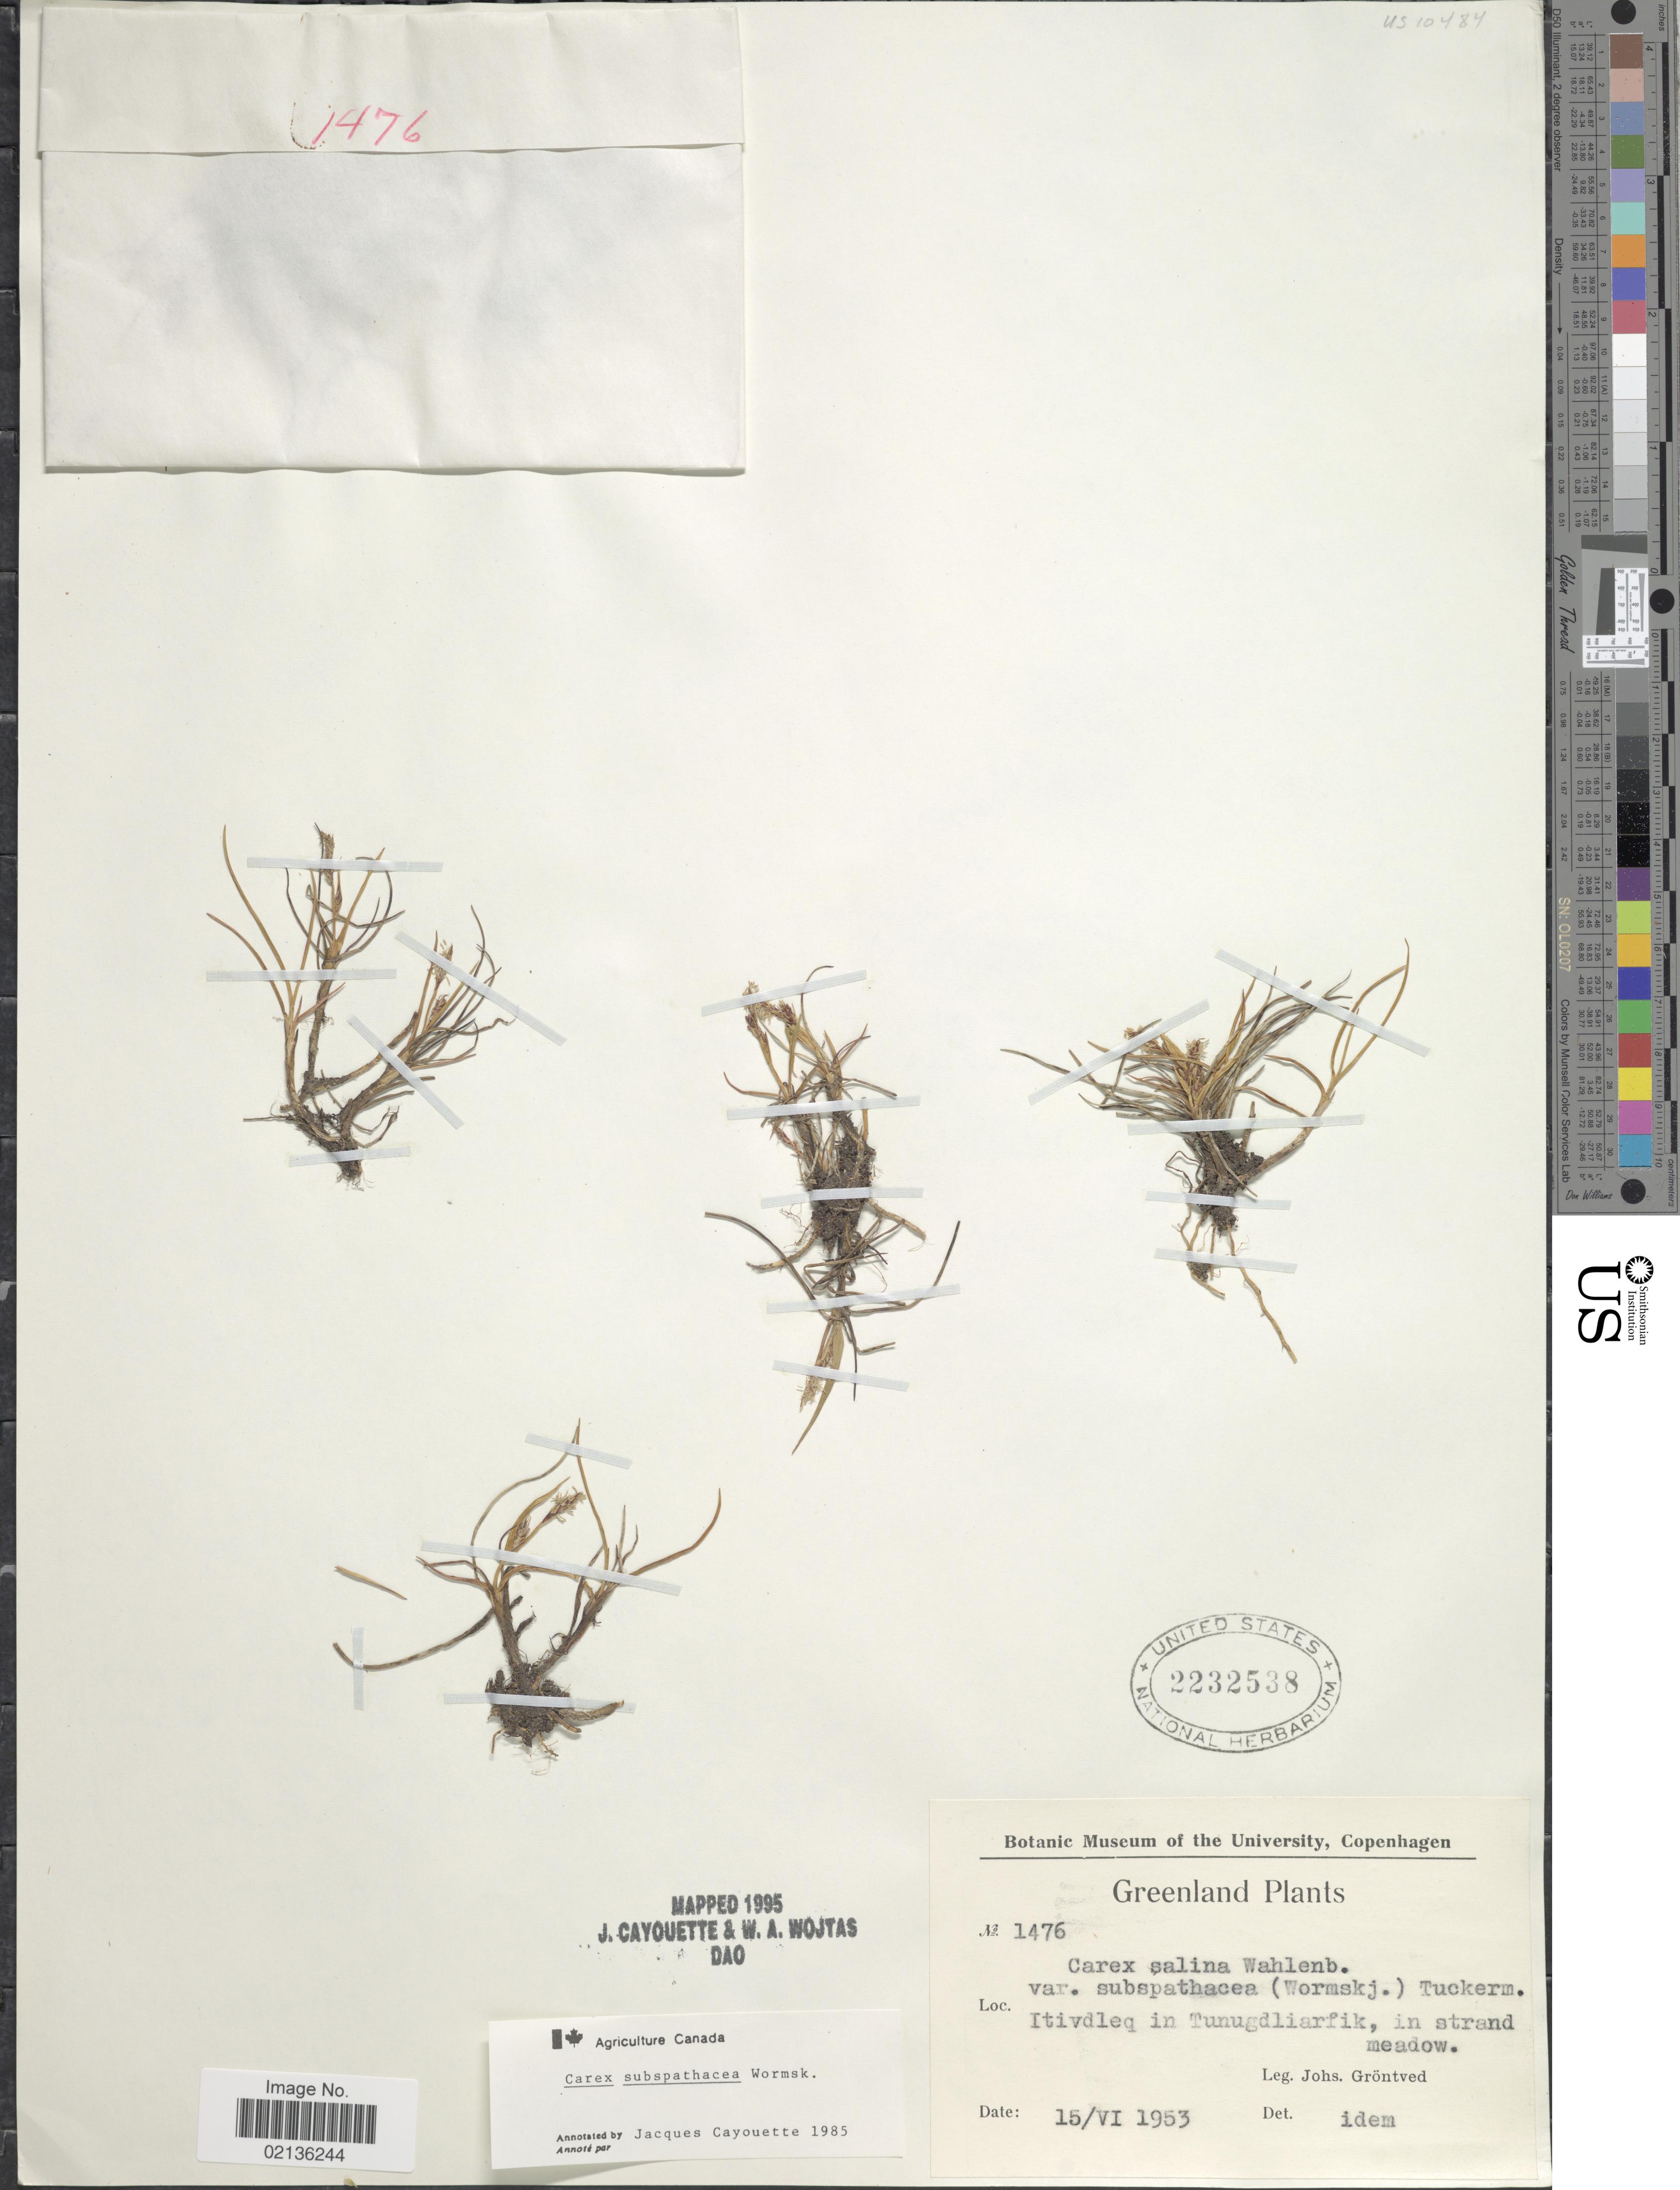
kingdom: Plantae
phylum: Tracheophyta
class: Liliopsida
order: Poales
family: Cyperaceae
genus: Carex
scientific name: Carex subspathacea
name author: Wormsk. ex Hornem.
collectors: J. Gröntved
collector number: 1476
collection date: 1953-06-15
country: Greenland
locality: Itivdleg in Tunugdliarfik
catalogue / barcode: US 2232538